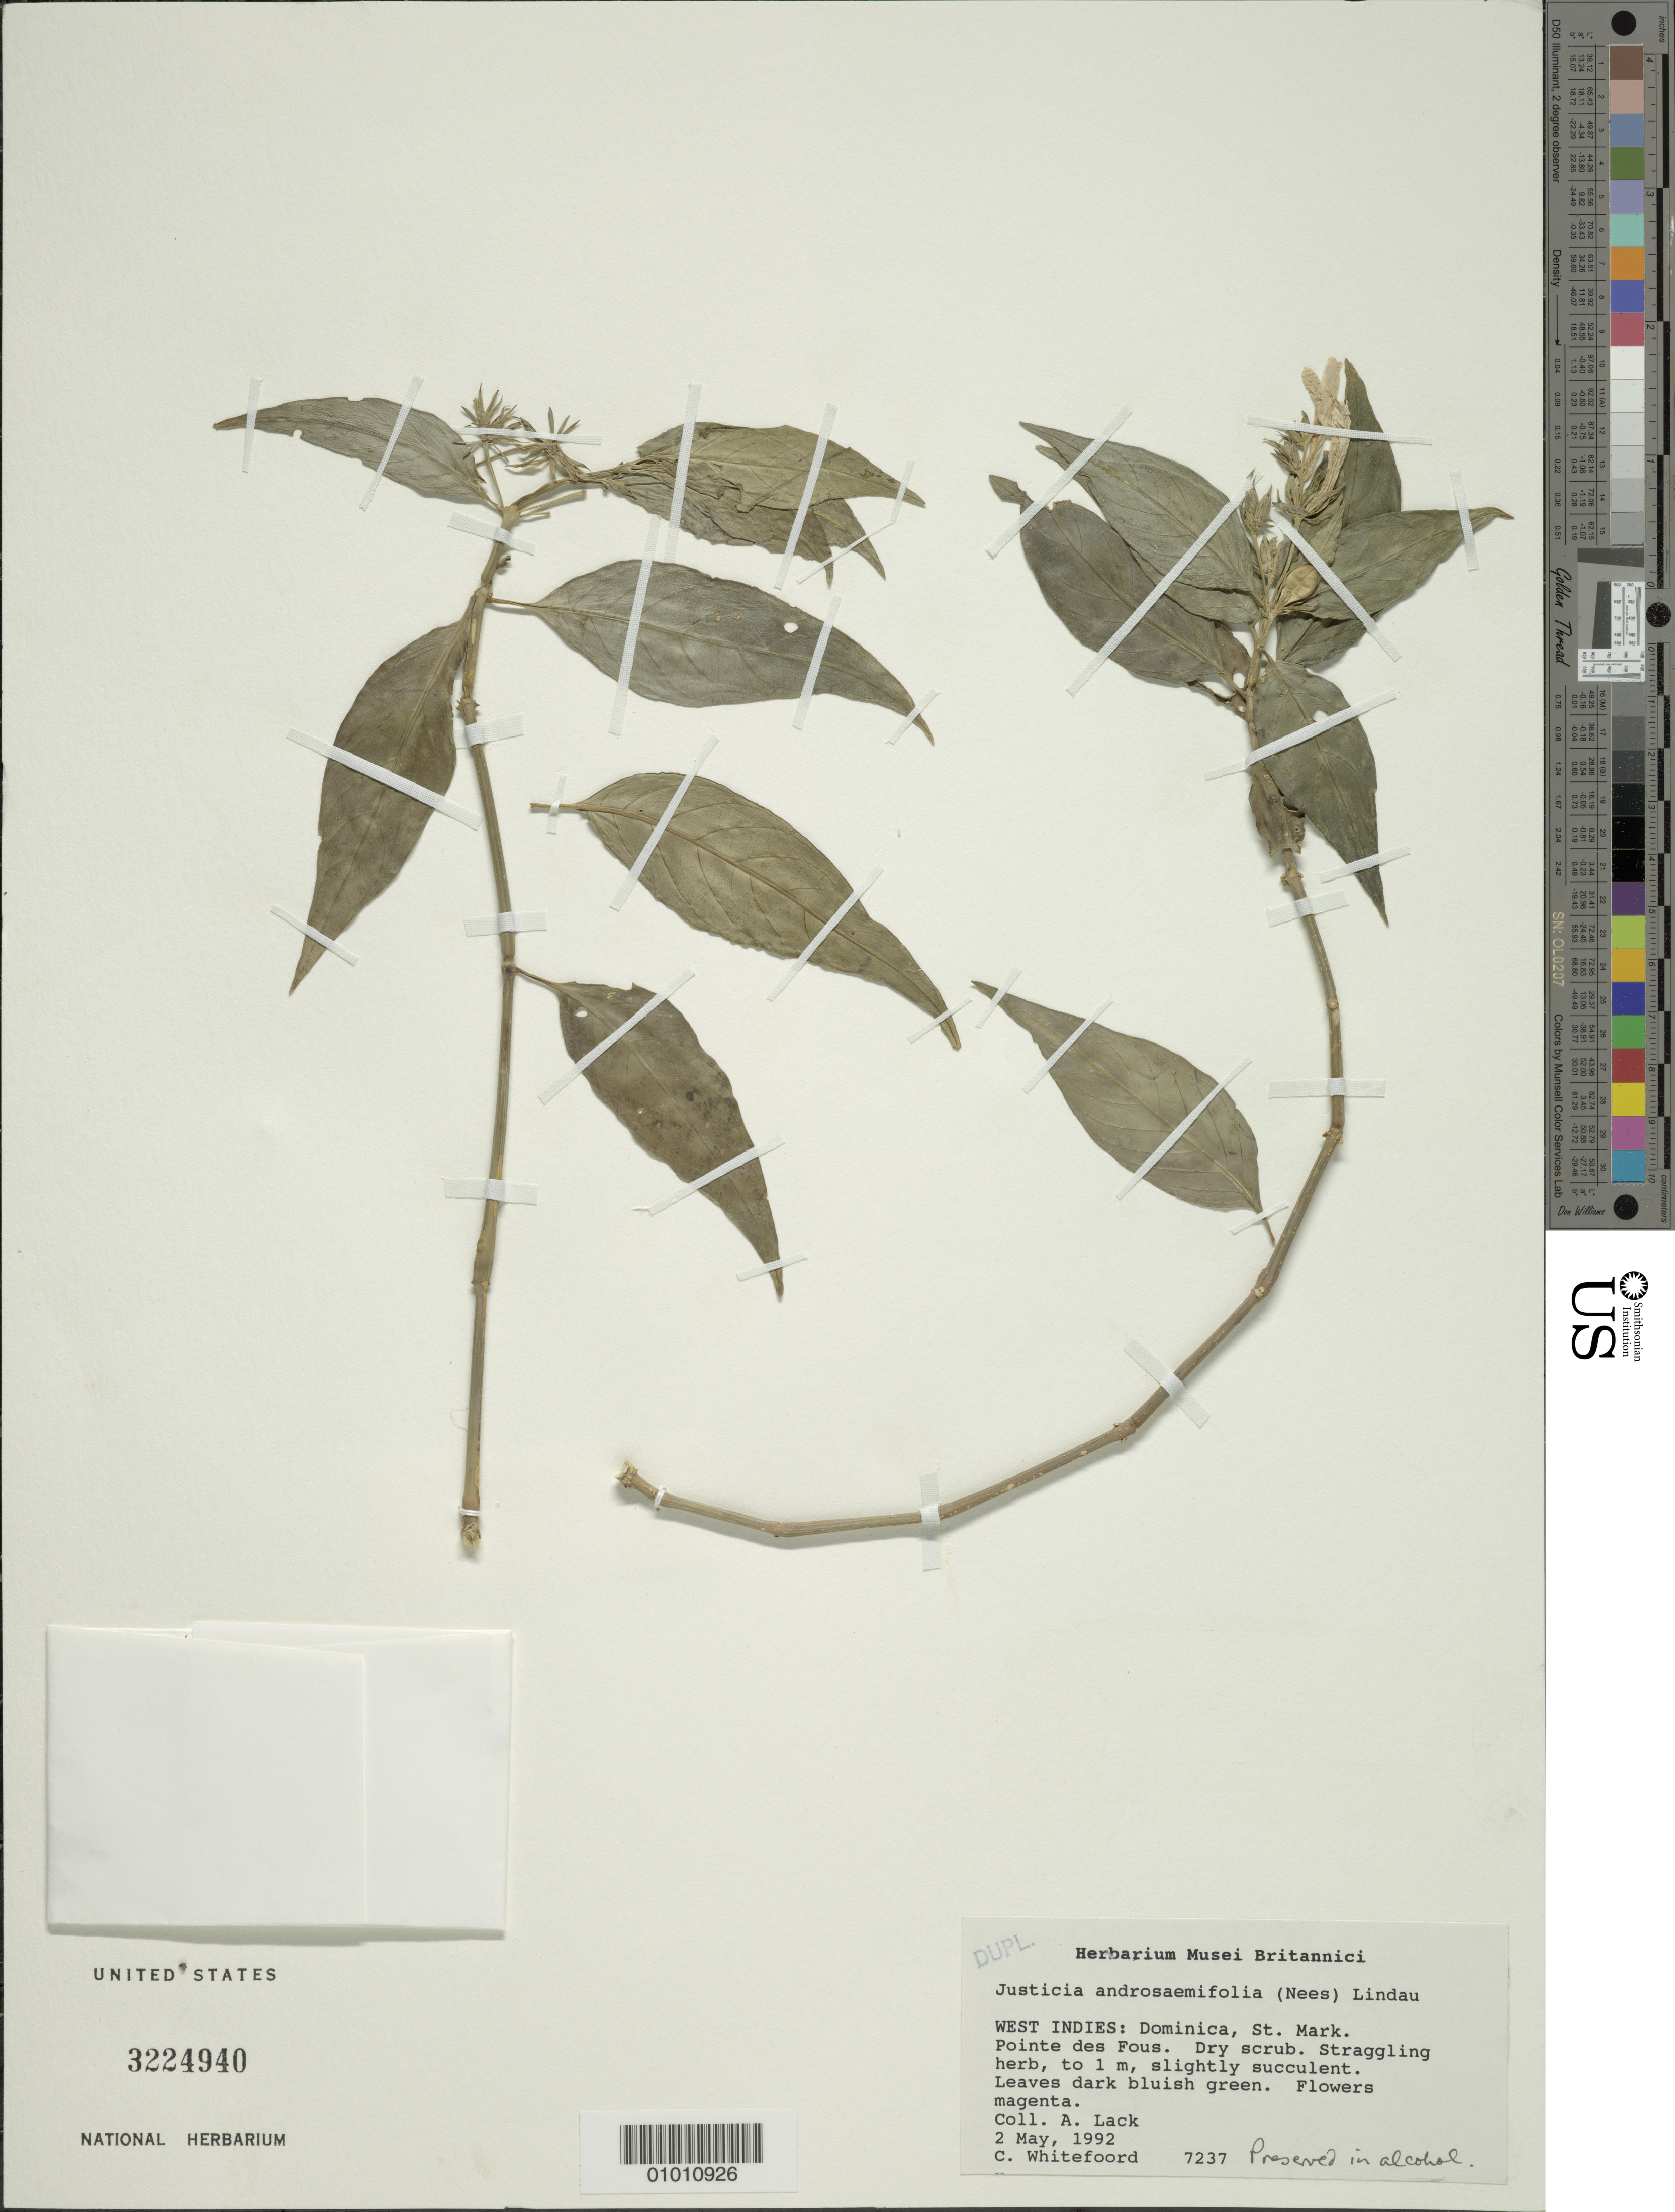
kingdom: Plantae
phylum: Tracheophyta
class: Magnoliopsida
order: Lamiales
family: Acanthaceae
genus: Justicia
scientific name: Justicia androsaemifolia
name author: Lindau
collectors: A. Lack & C. Whitefoord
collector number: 7237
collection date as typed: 02 May 1992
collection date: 1992-05-02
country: Dominica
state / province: St. Mark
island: Dominica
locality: Pointe des Fous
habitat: Dry scrub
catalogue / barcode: US 3224940